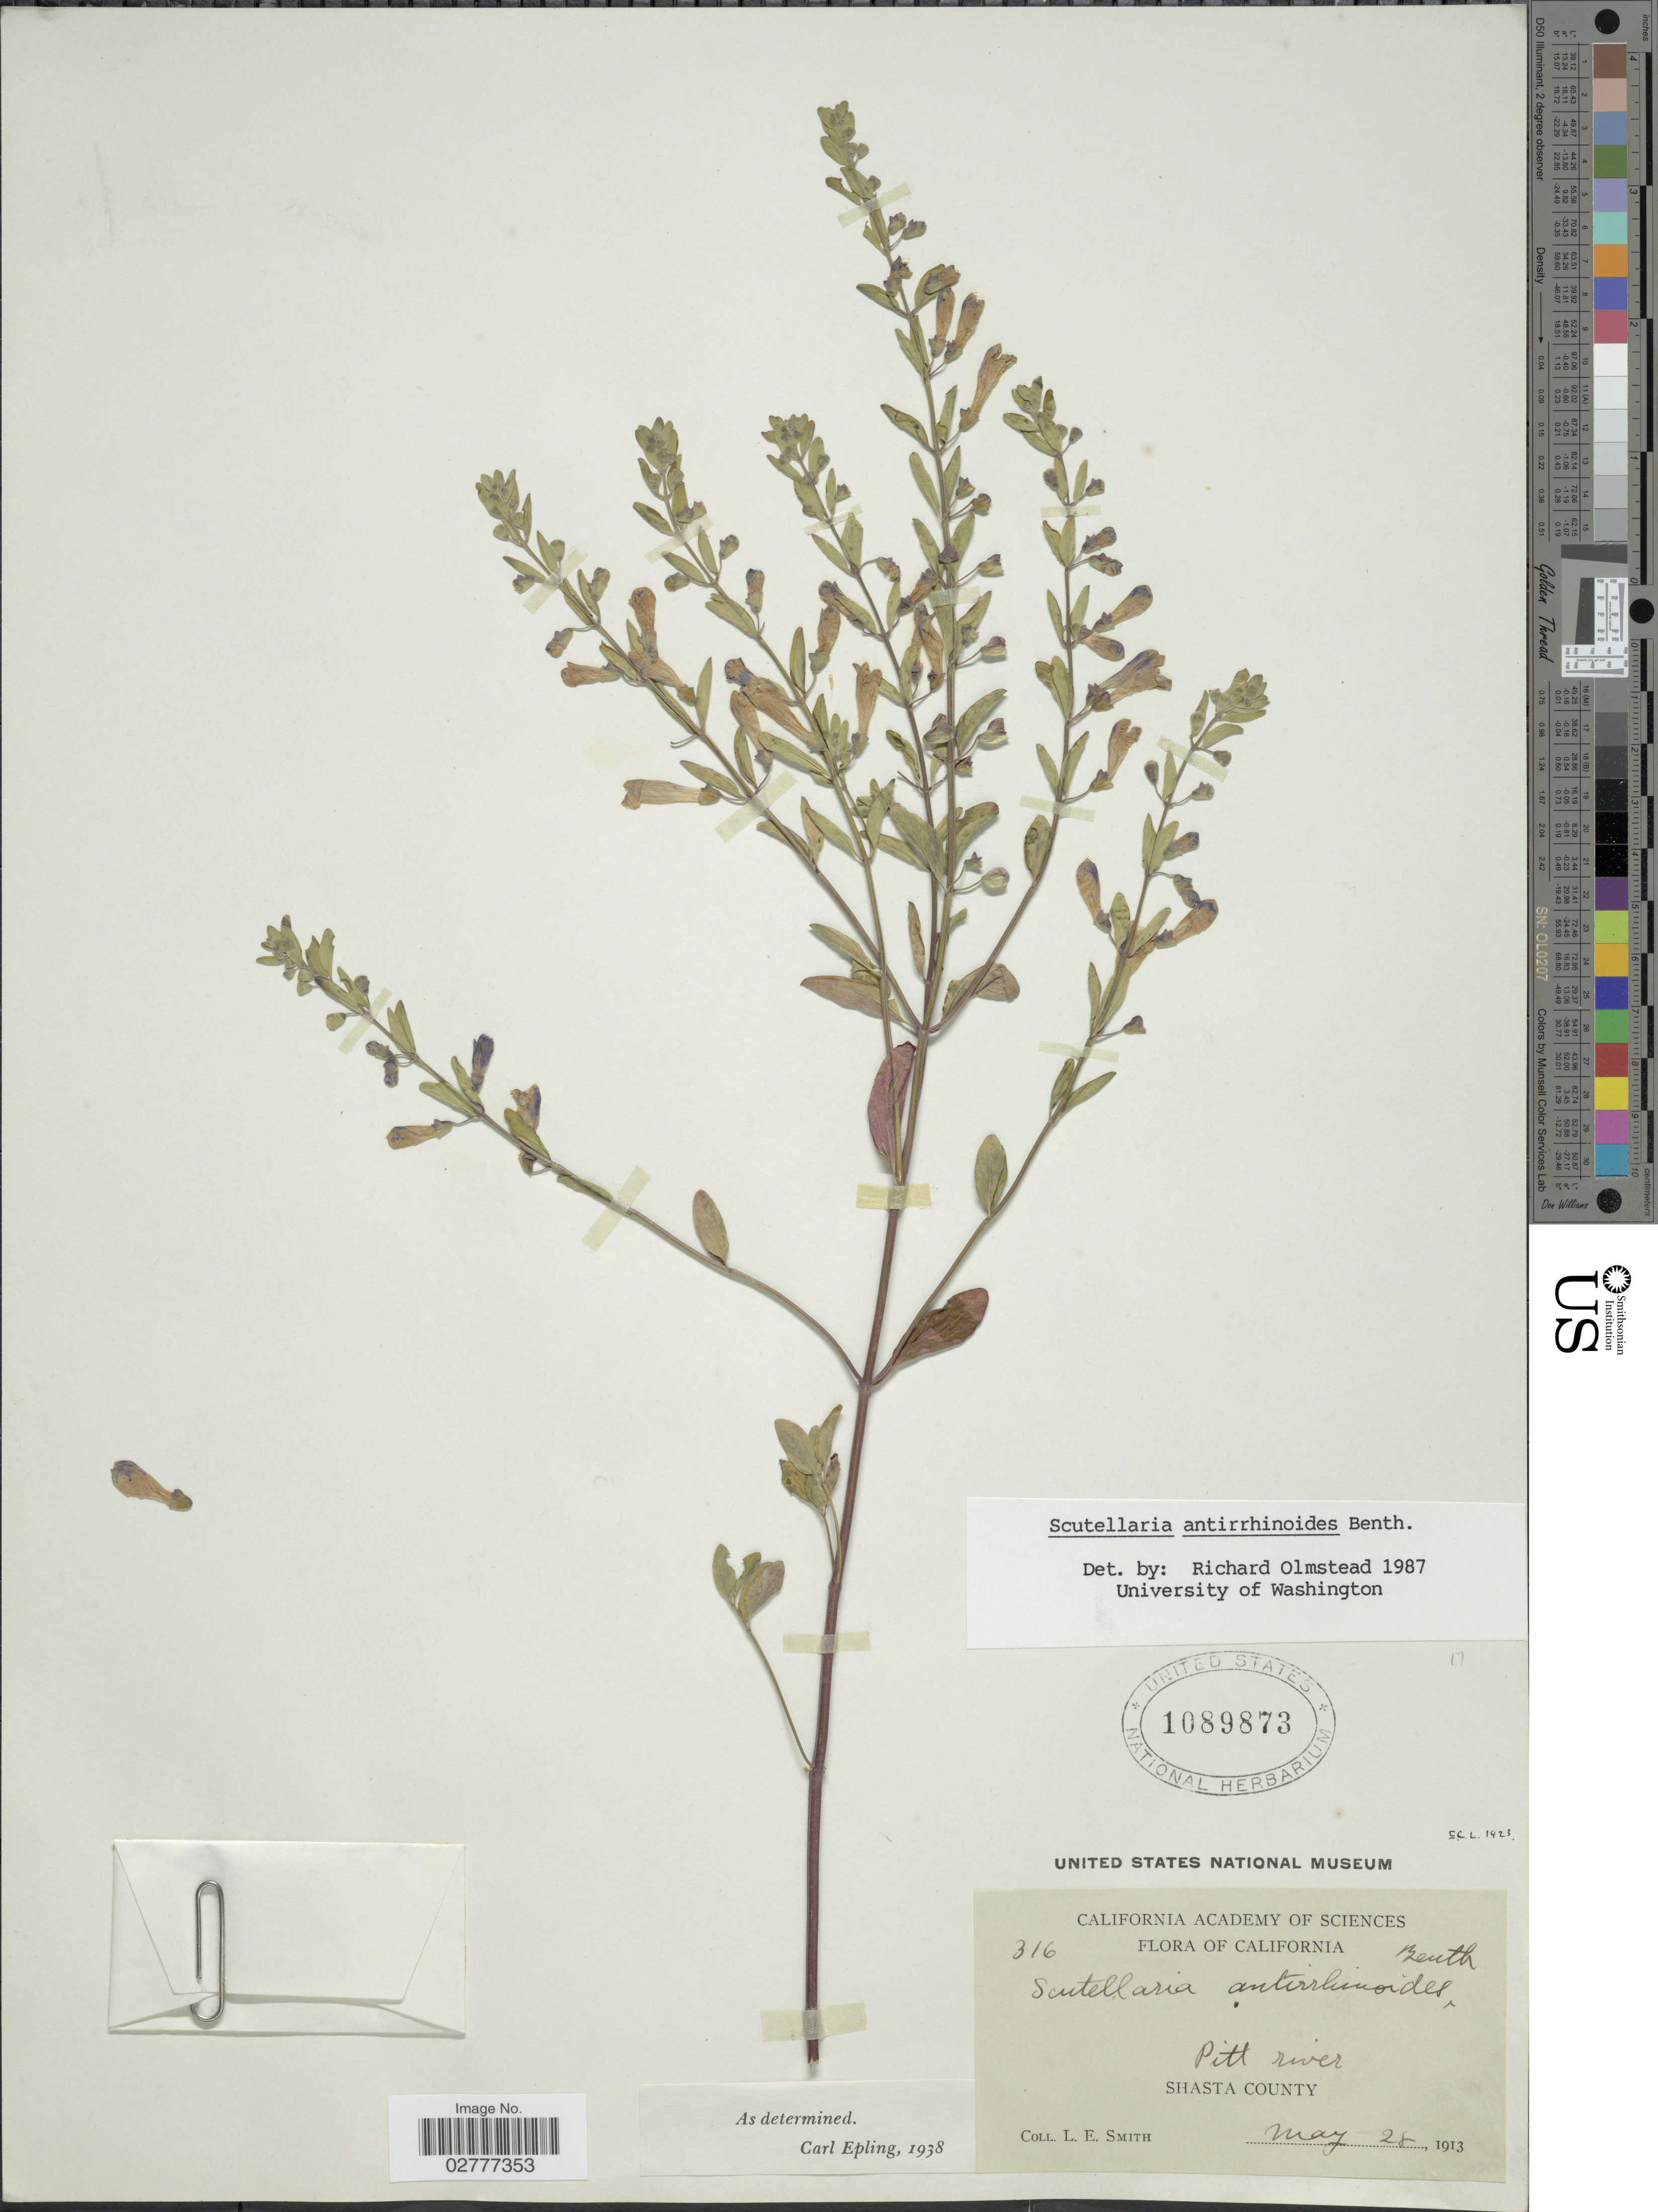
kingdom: Plantae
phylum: Tracheophyta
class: Magnoliopsida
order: Lamiales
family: Lamiaceae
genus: Scutellaria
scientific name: Scutellaria antirrhinoides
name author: Benth.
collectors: L. E. Smith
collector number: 316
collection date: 1913-05-28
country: United States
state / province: California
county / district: Shasta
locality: Pitt river, Shasta County.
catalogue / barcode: US 1089873